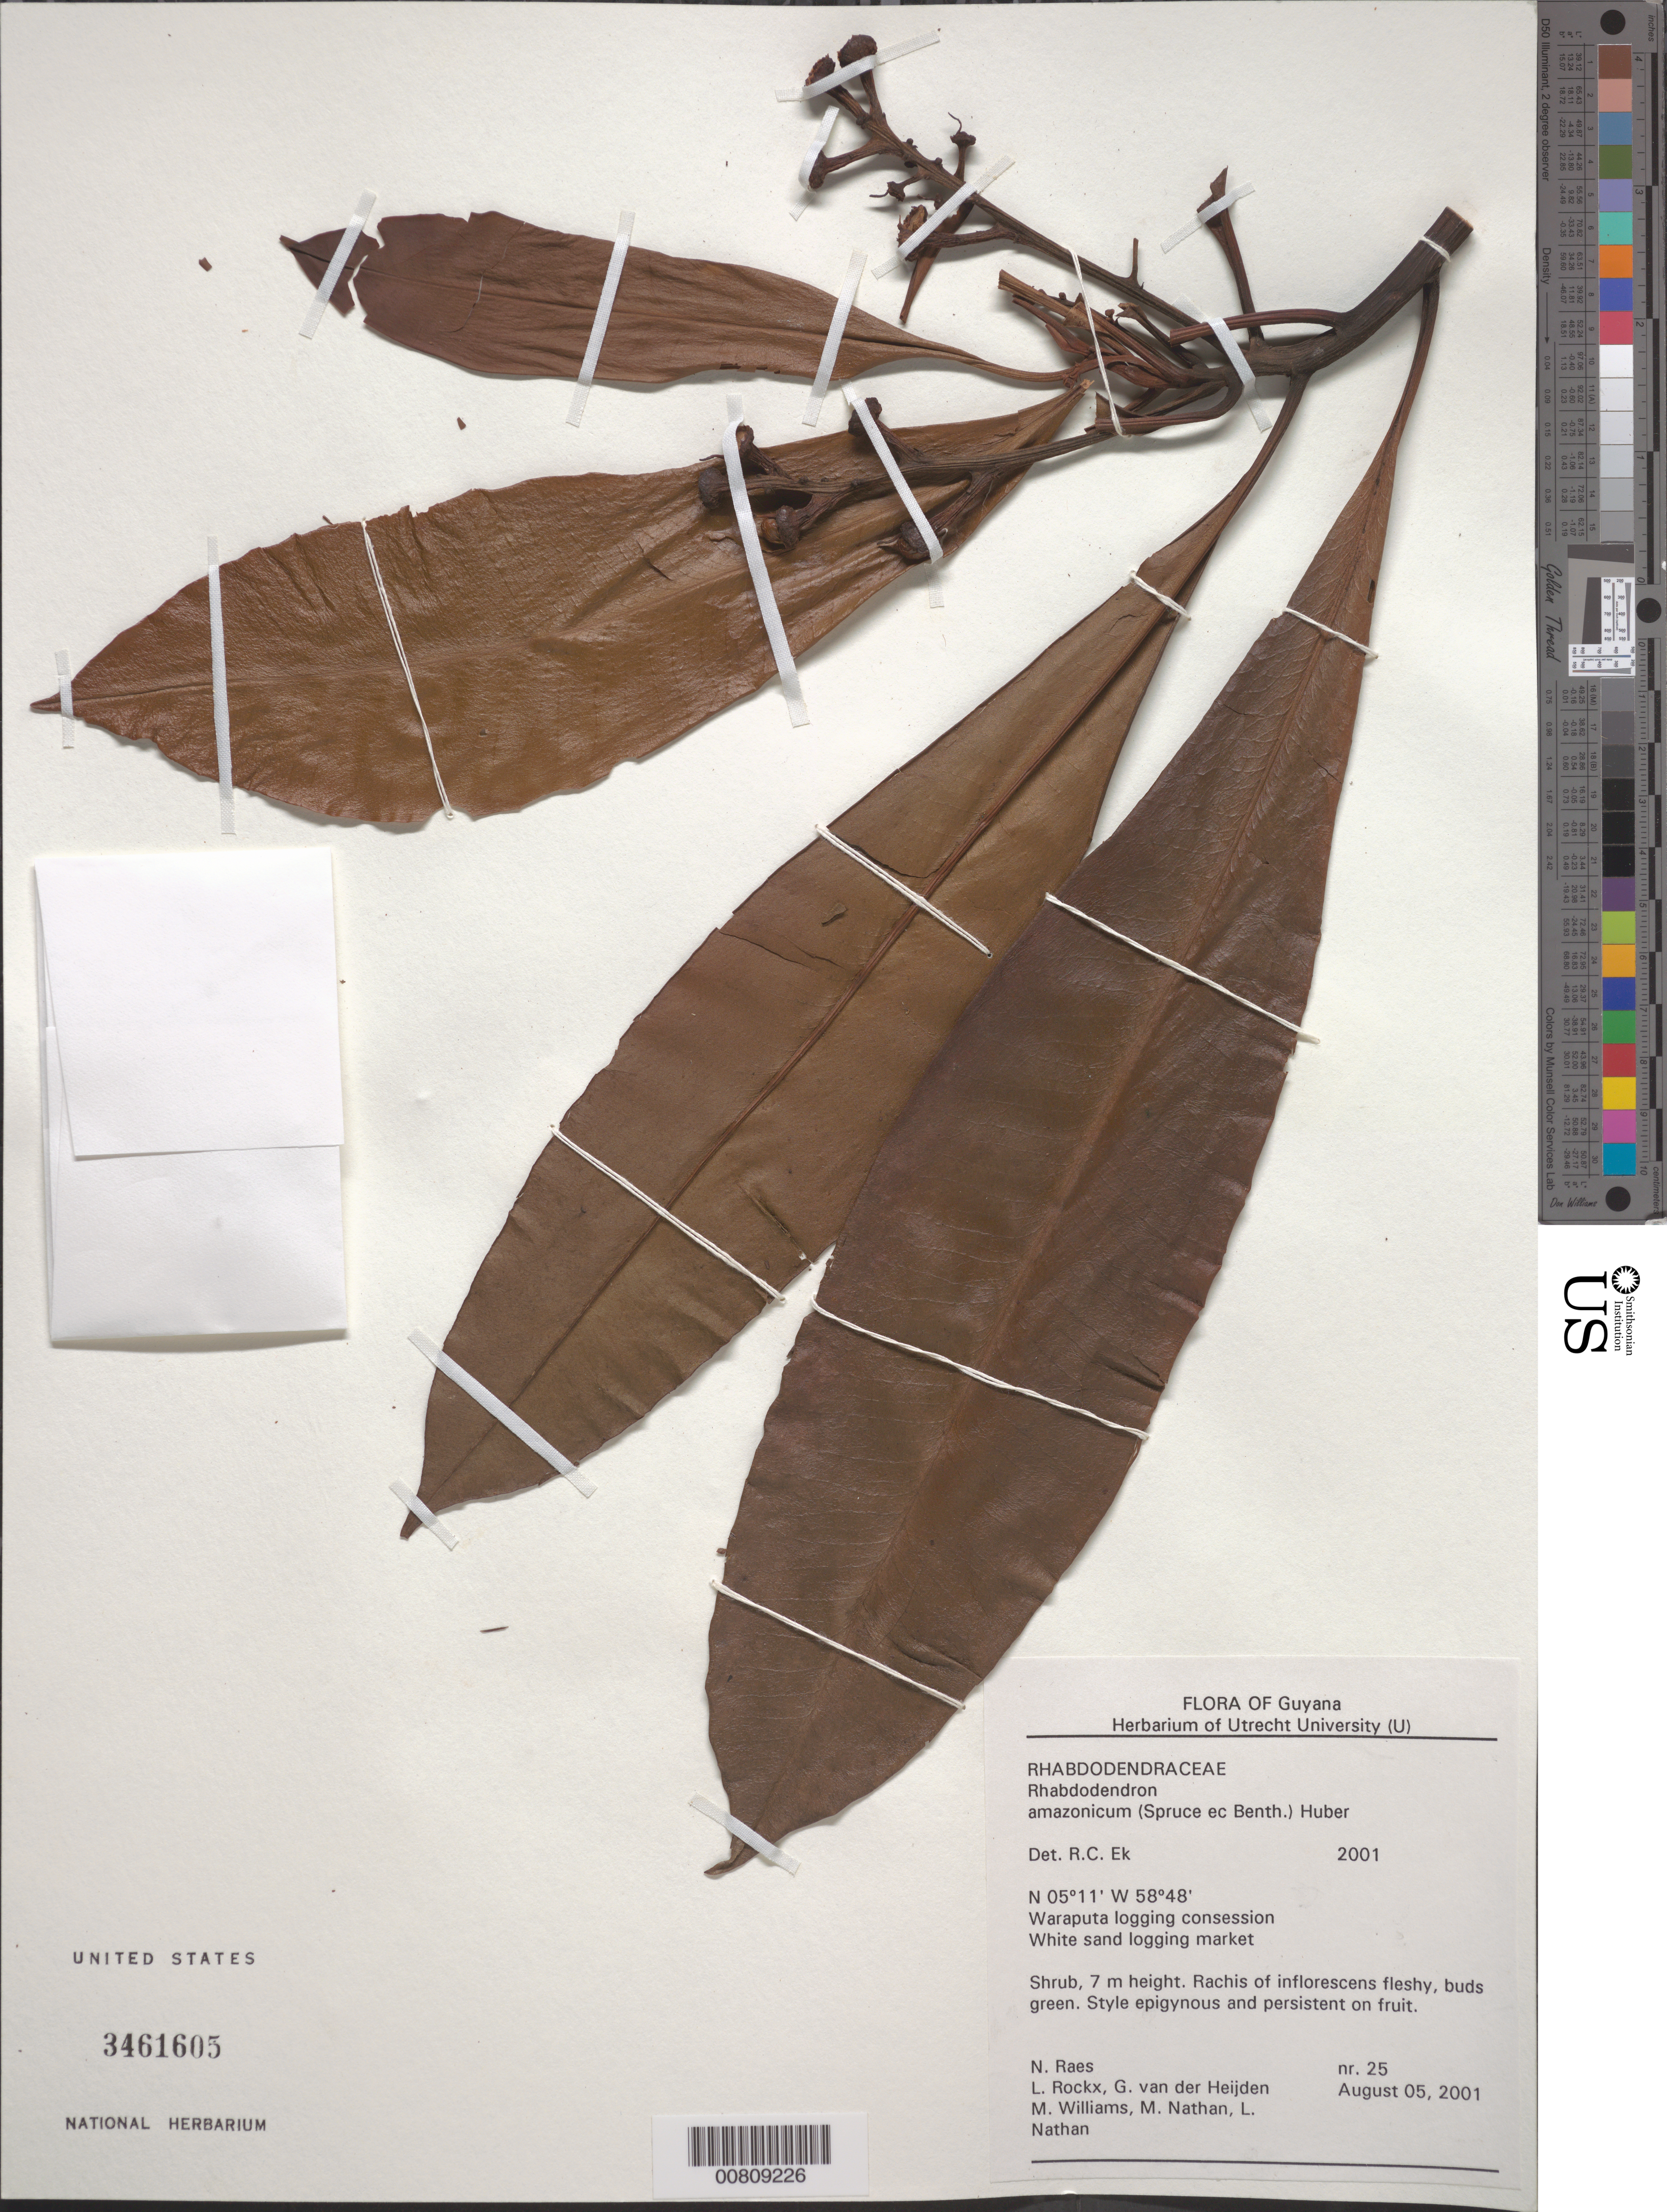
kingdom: Plantae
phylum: Tracheophyta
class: Magnoliopsida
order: Caryophyllales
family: Rhabdodendraceae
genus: Rhabdodendron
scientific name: Rhabdodendron amazonicum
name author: (Spruce ex Benth.) Huber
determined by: Ek, R. C.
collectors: N. Raes, L. Rockx, G. van der Heijden, M. Williams, M. Nathan & L. Nathan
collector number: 25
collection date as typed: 5-Aug-01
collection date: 2001-08-05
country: Guyana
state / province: U. Demerara-Berbice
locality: Waraputa Logging Concession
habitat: White sand logging market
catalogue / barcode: US 3461605